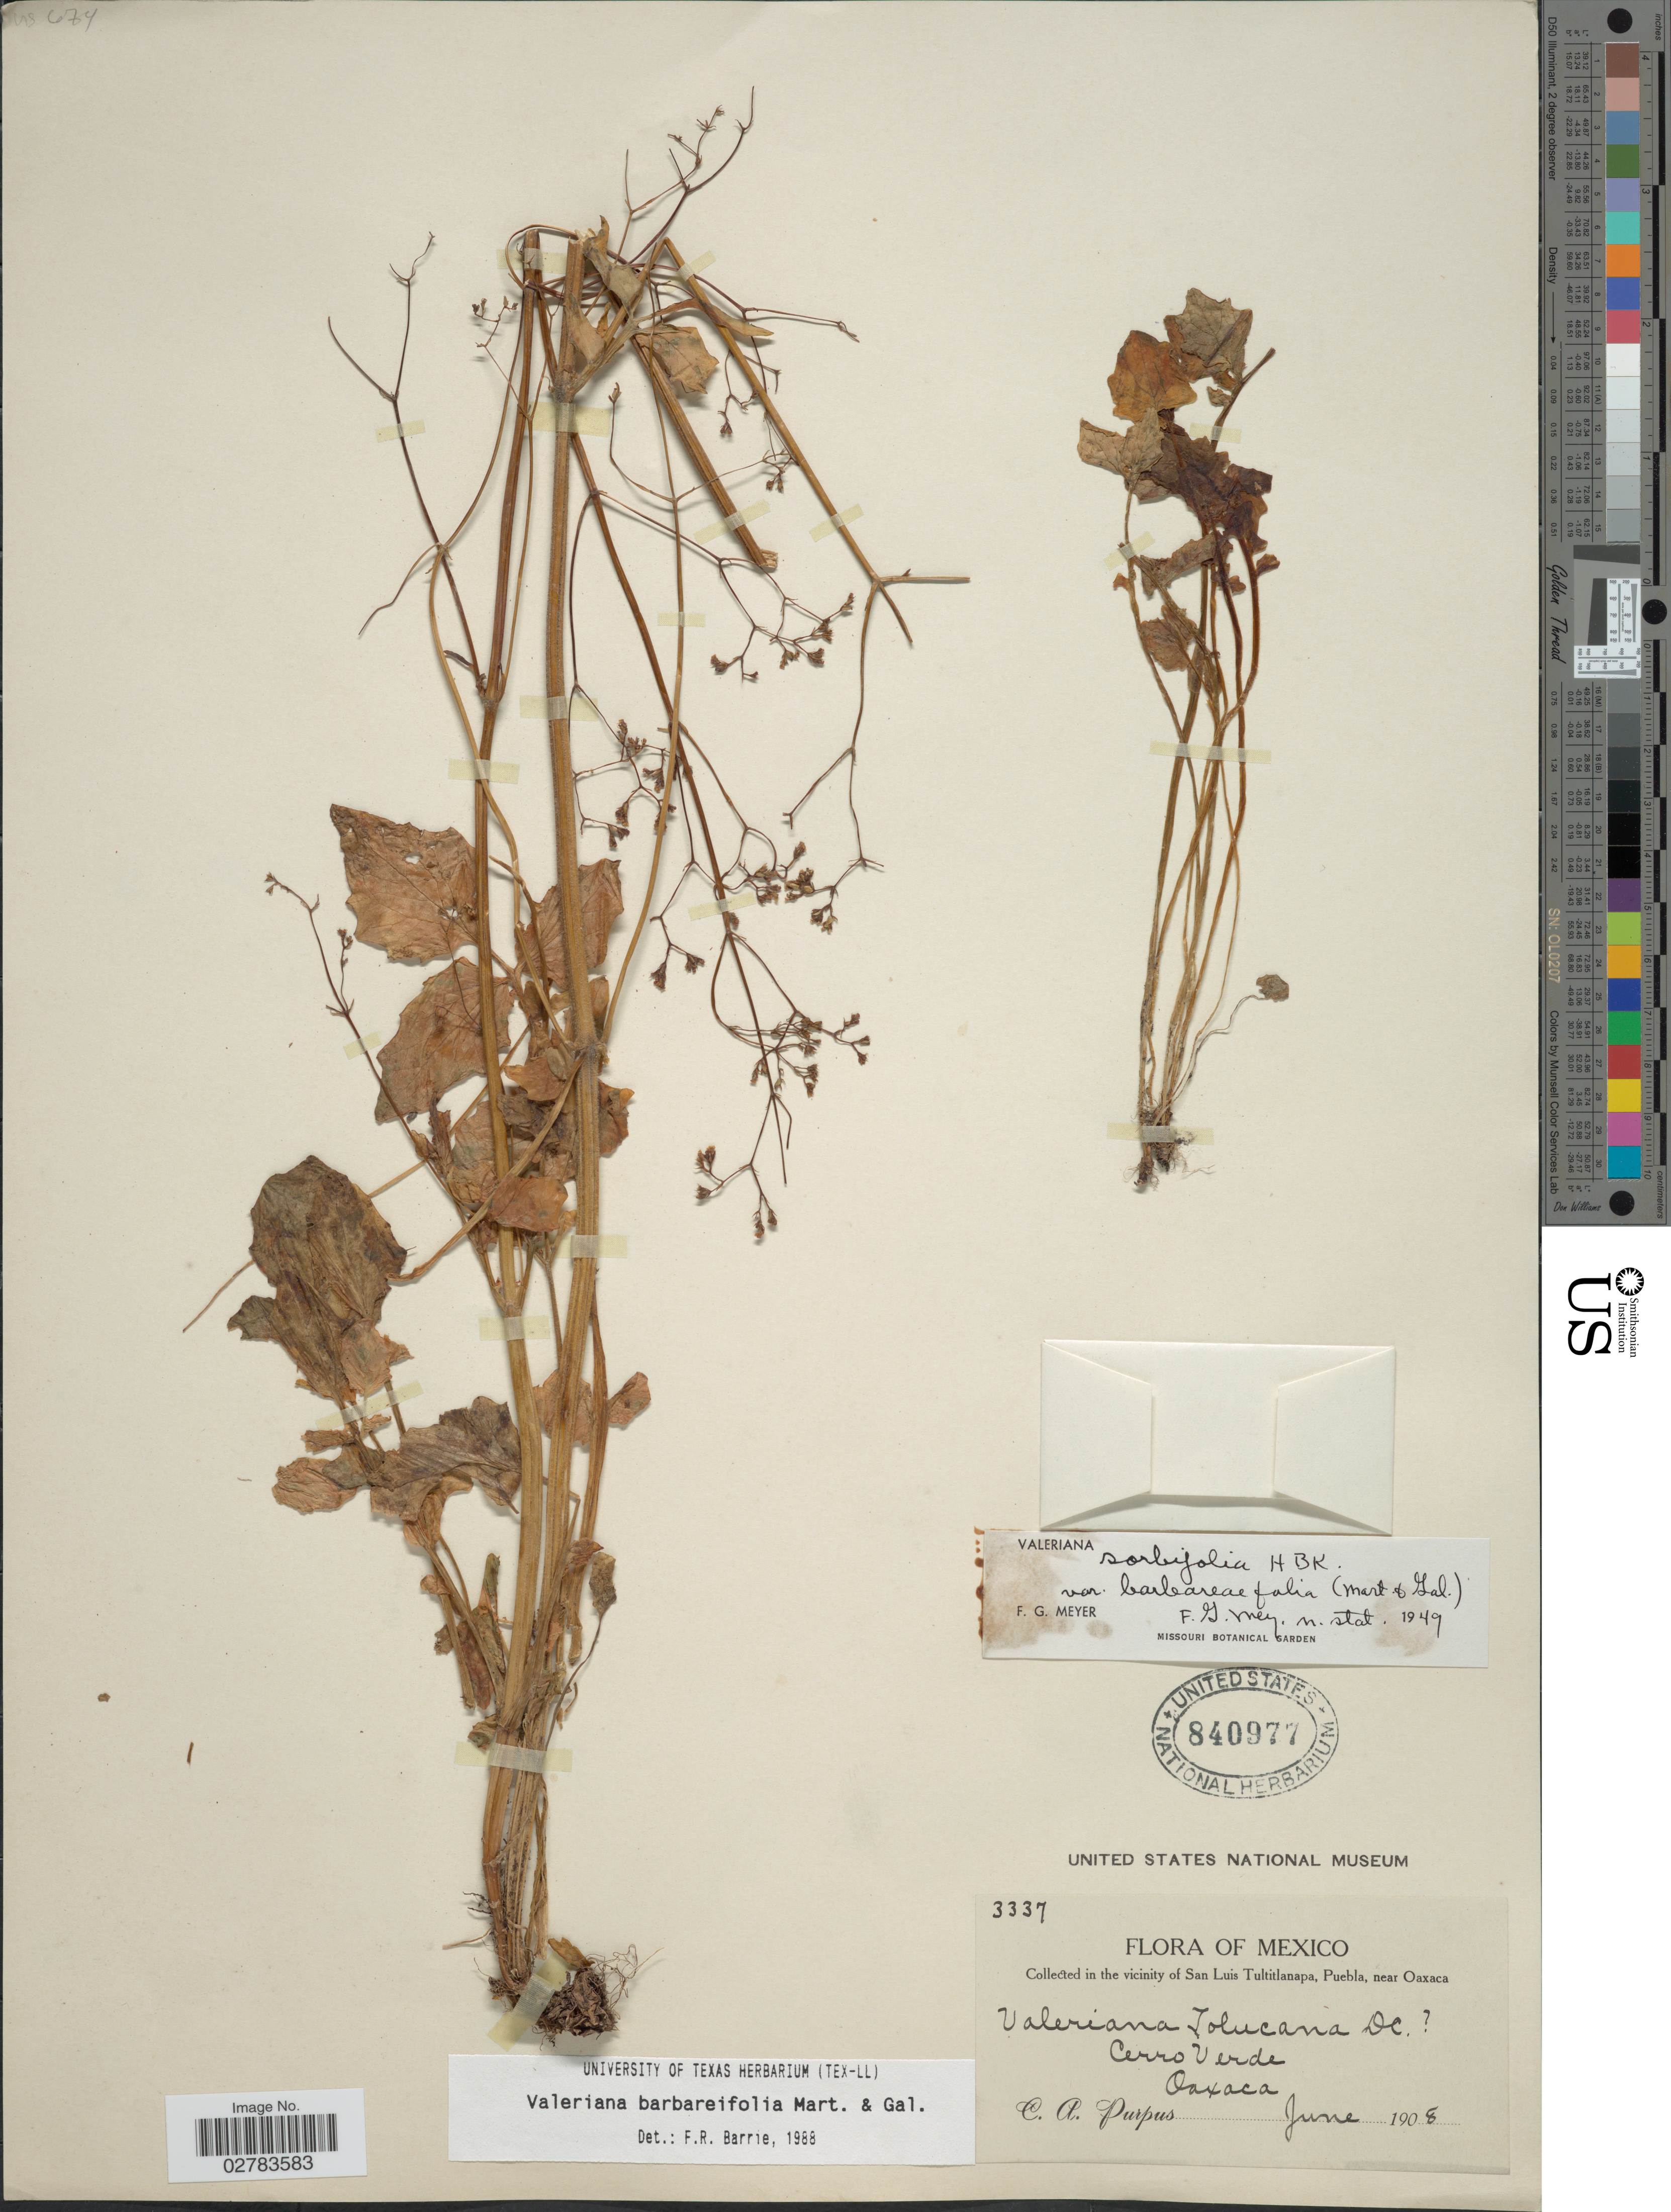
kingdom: Plantae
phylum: Tracheophyta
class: Magnoliopsida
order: Dipsacales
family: Caprifoliaceae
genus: Valeriana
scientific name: Valeriana barbareifolia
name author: M. Martens & Galeotti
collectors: C. A. Purpus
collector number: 3337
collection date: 1908-06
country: Mexico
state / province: Oaxaca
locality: In the vicinity of San Luis Tultitlahnapa, Puebla, near Oaxaca, Cerro Verde.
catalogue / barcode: US 840977